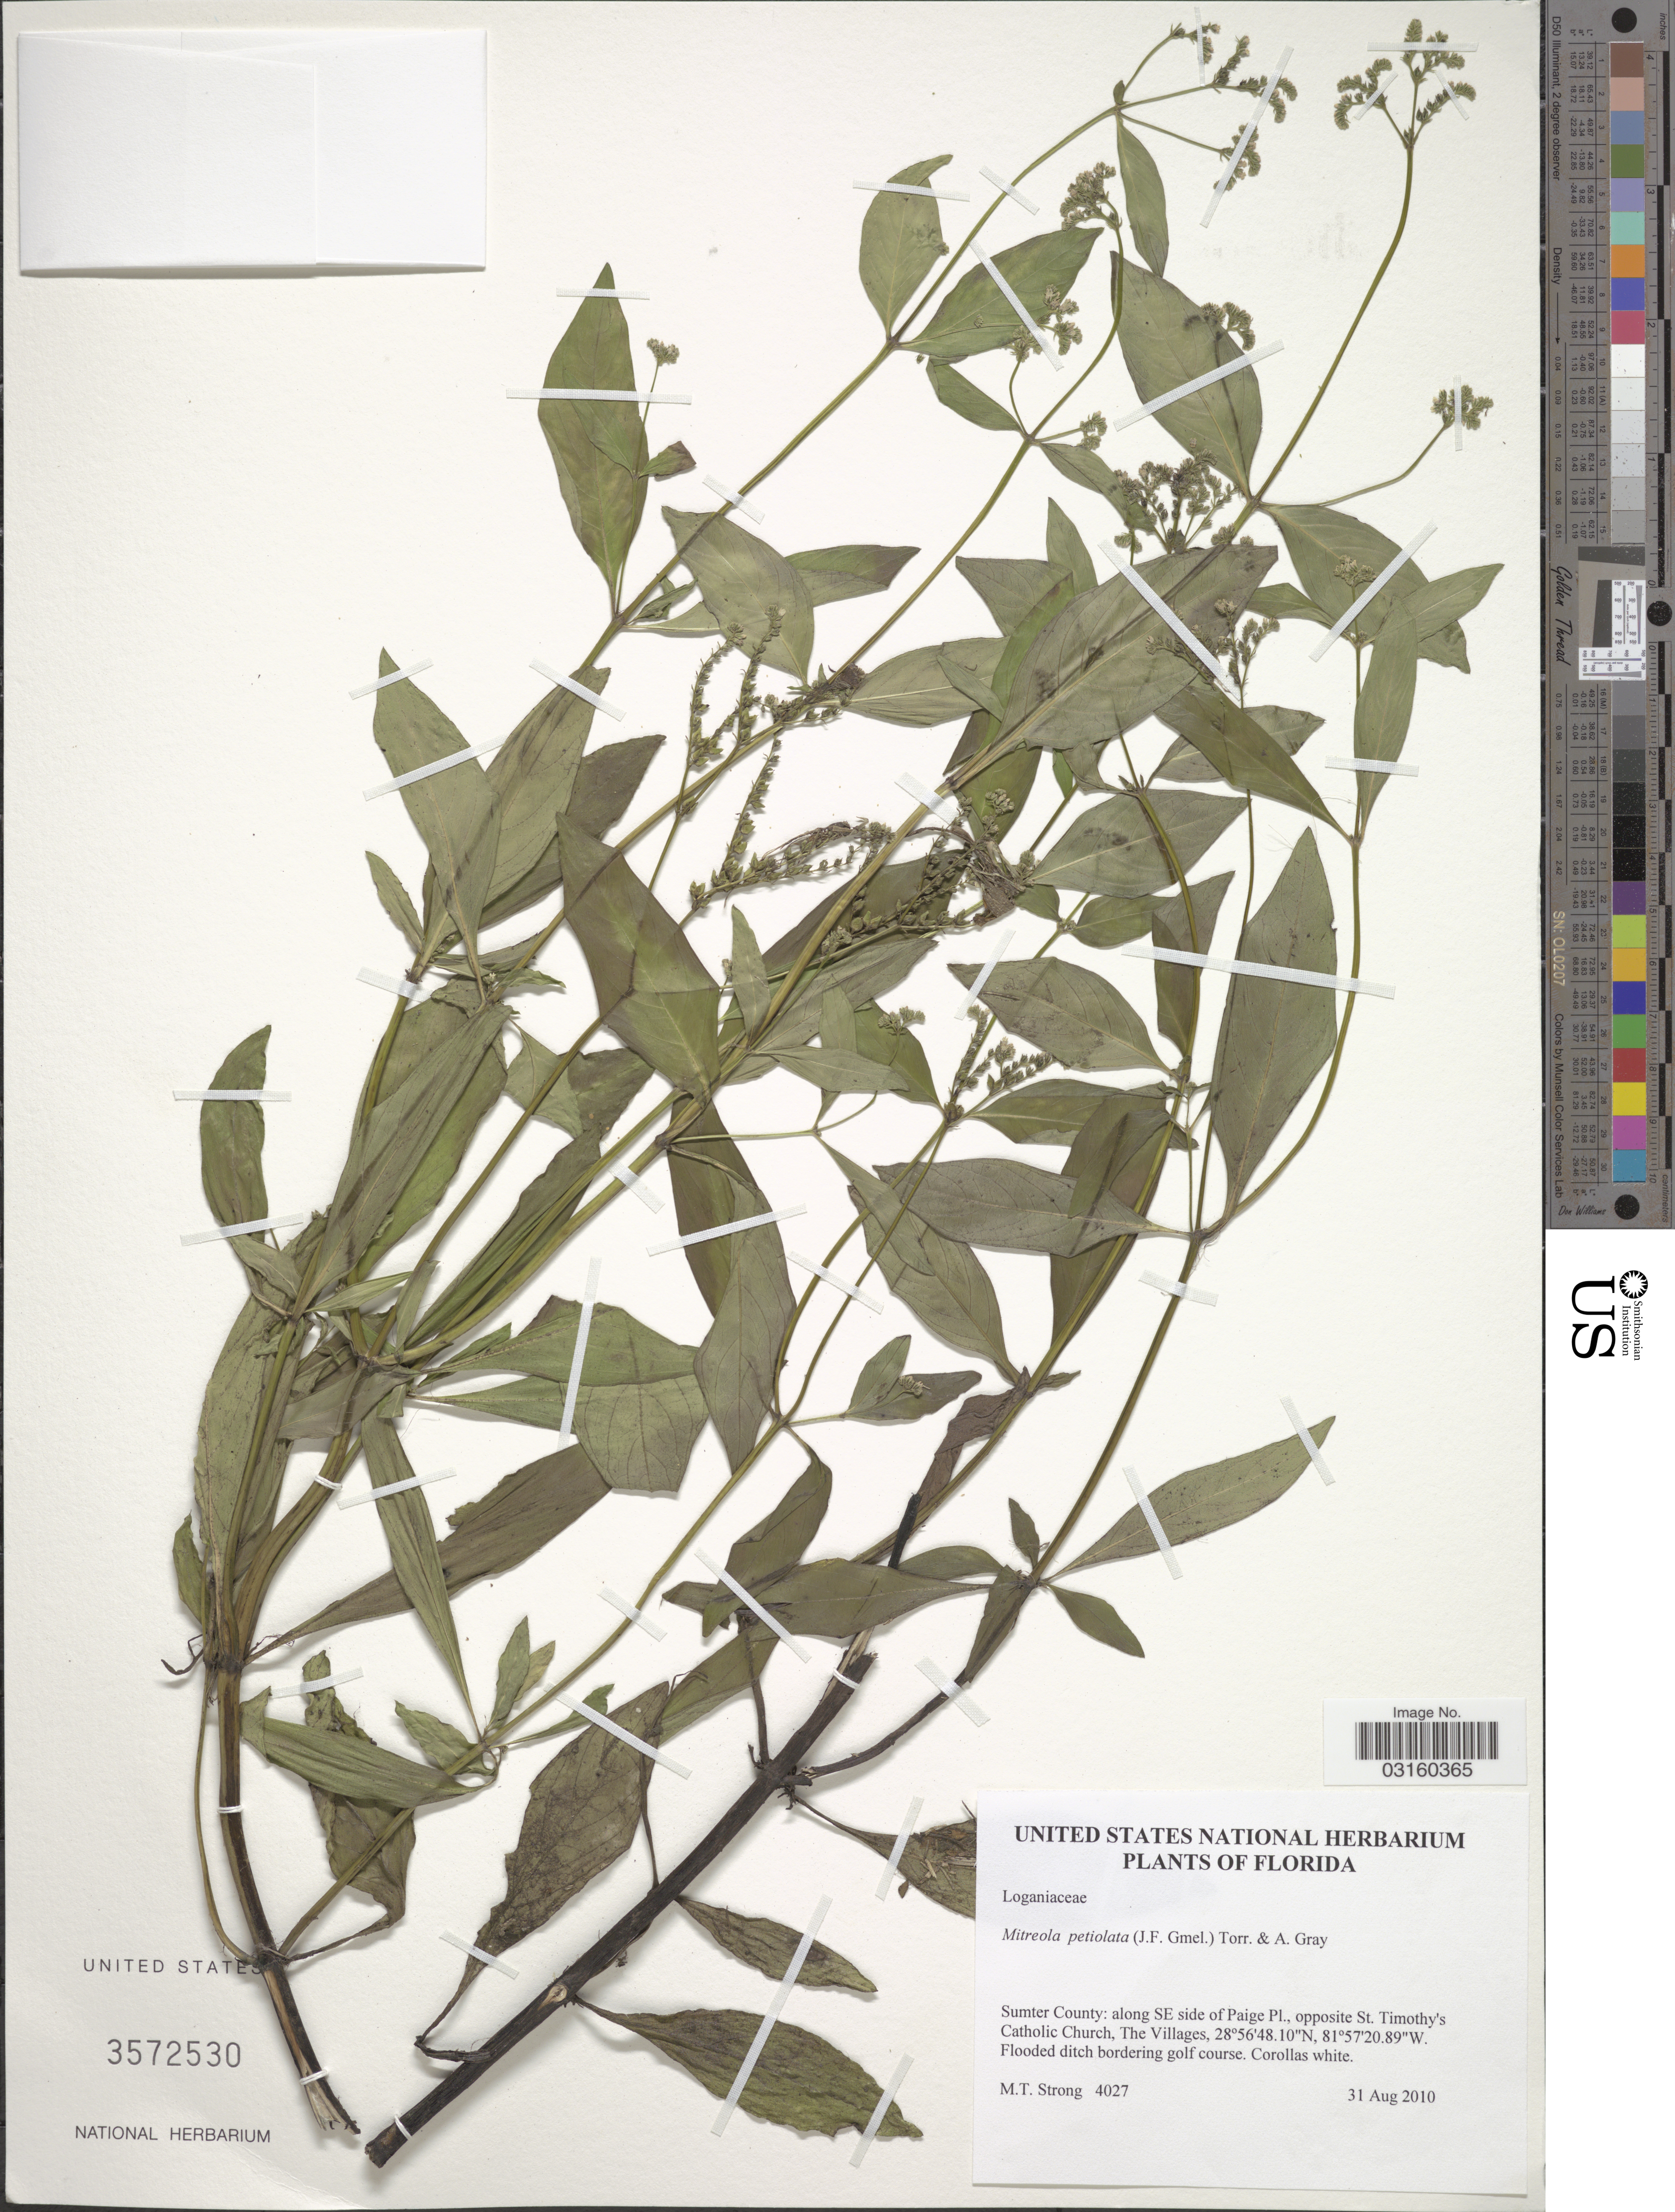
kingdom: Plantae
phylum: Tracheophyta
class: Magnoliopsida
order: Gentianales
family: Loganiaceae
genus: Mitreola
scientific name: Mitreola petiolata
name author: (J.F. Gmel.) Torr. & A. Gray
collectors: M. T. Strong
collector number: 4027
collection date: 2010-08-31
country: United States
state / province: Florida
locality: Sumter County: along SE side of Paige Pl., opposite St. Timothy's Catholic Church, The Villages.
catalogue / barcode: US 3572530